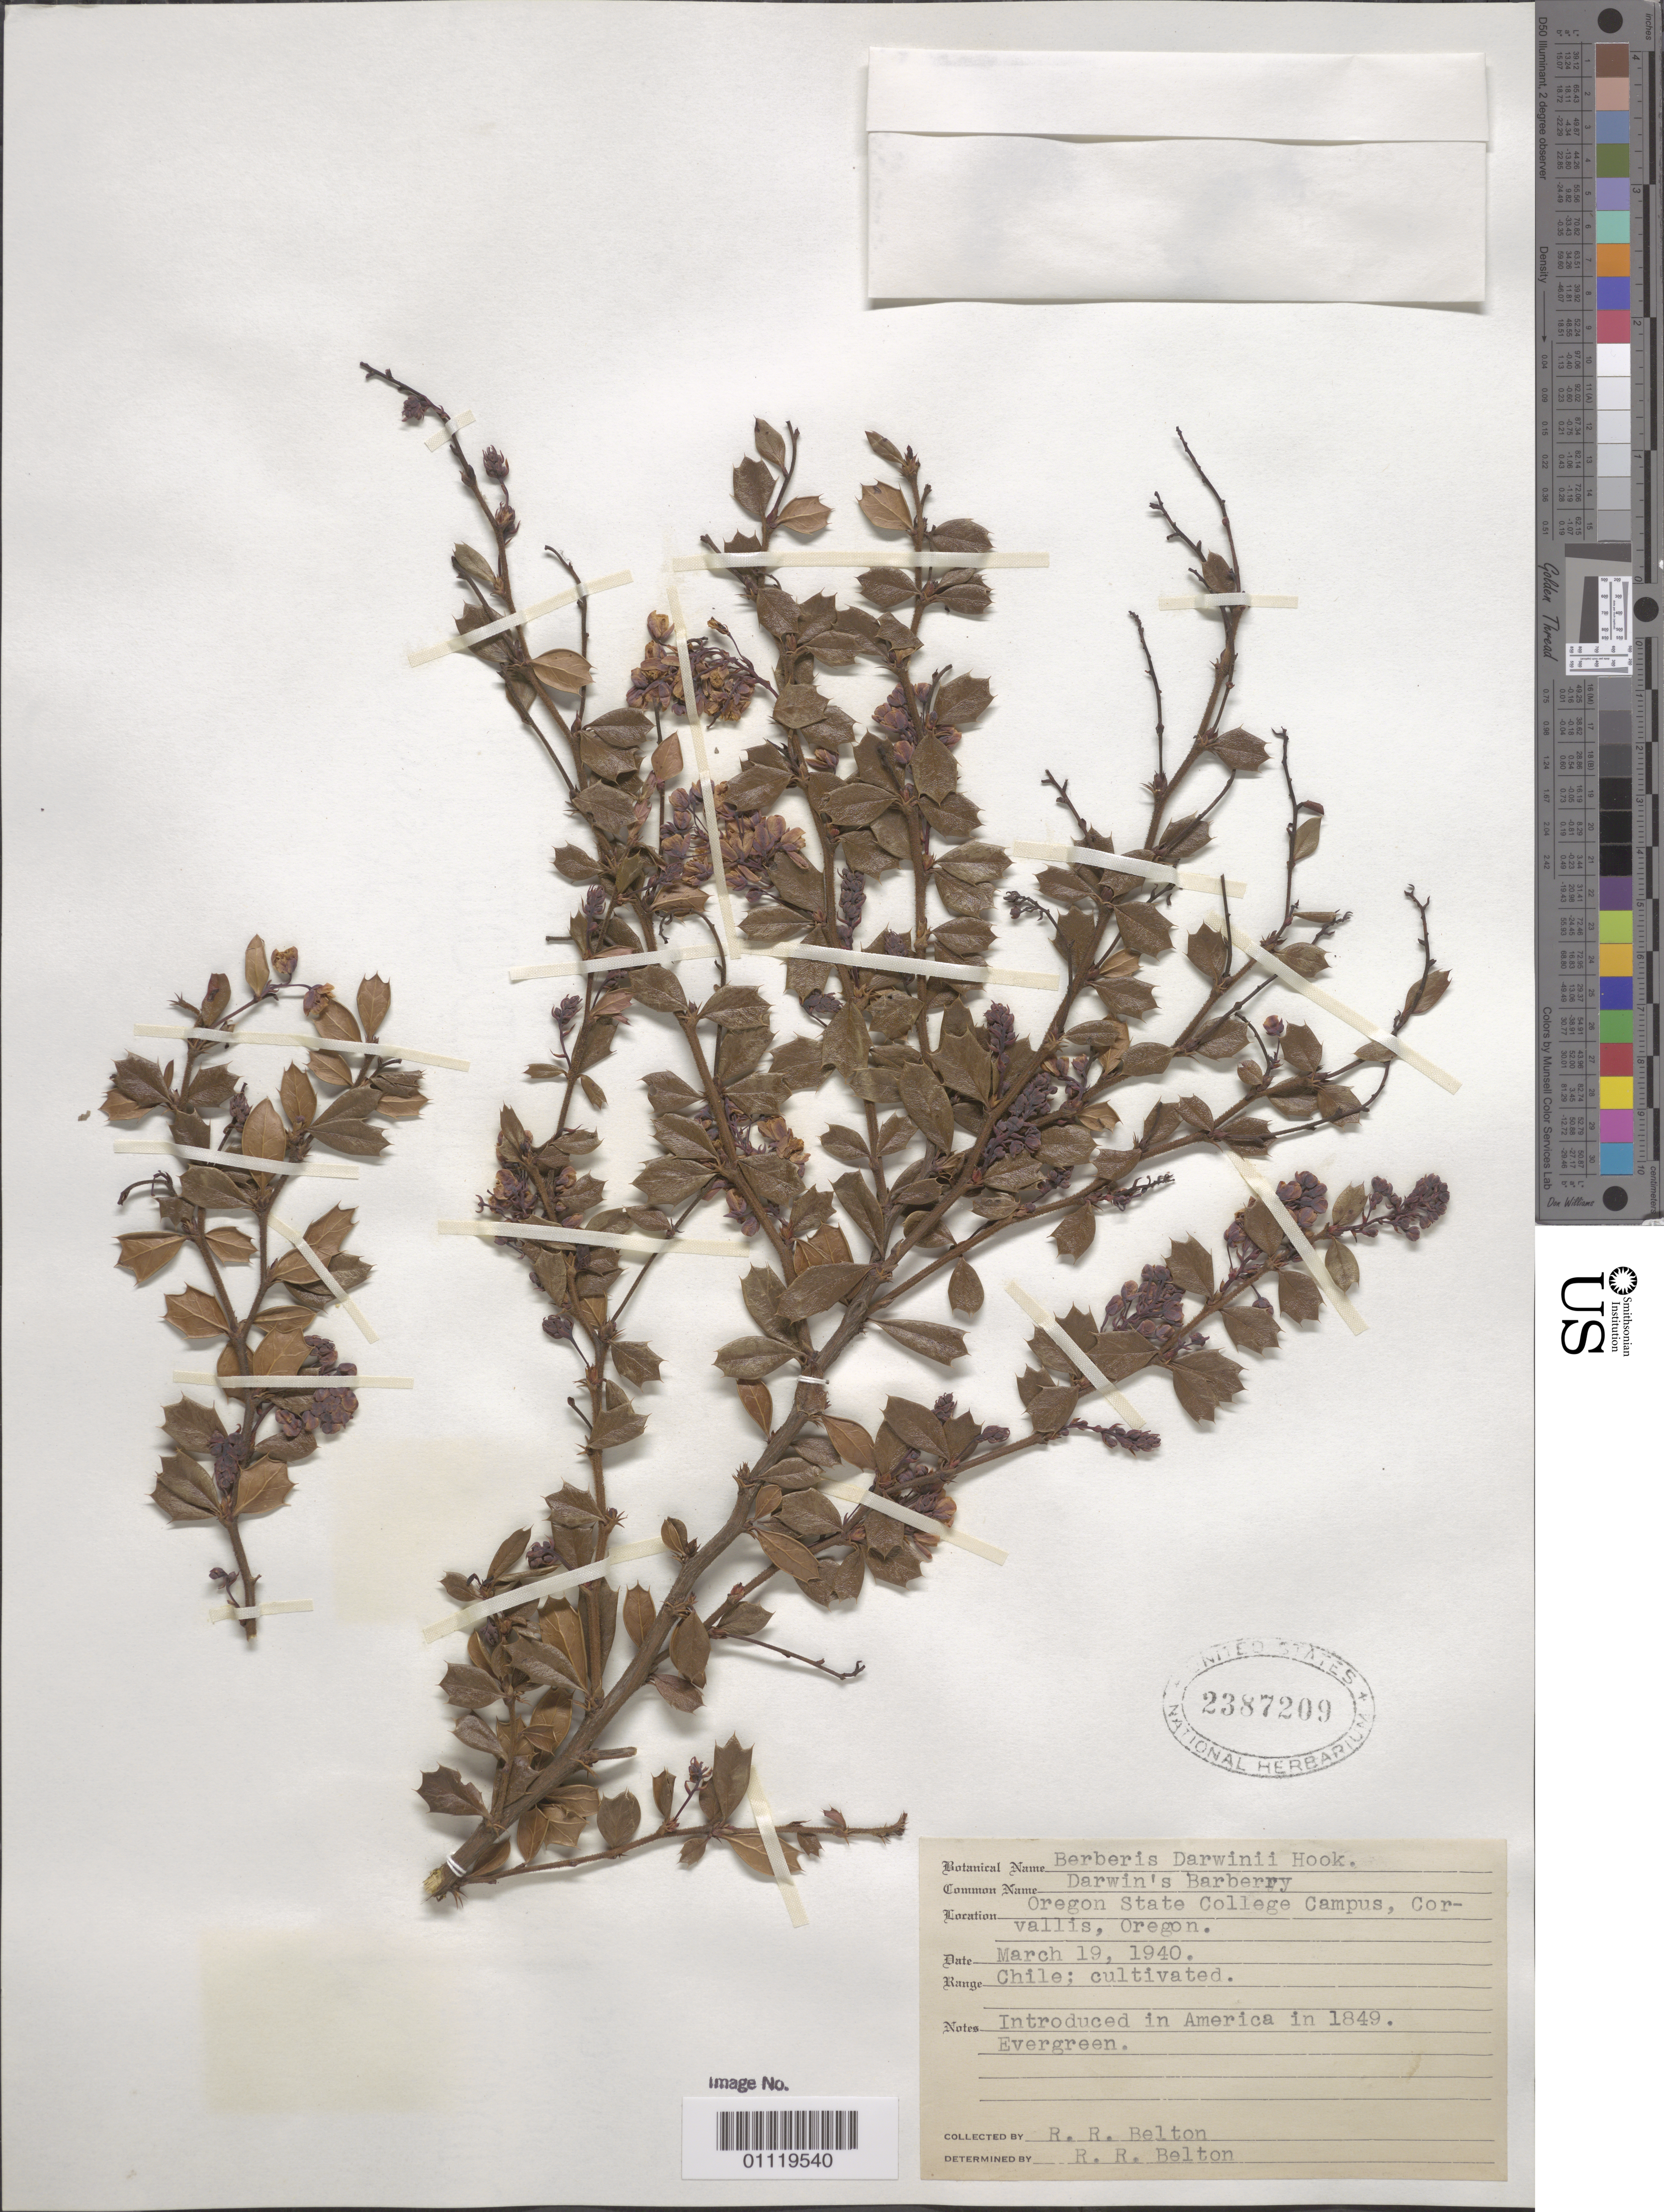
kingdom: Plantae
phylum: Tracheophyta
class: Magnoliopsida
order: Ranunculales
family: Berberidaceae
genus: Berberis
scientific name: Berberis darwinii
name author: Hook.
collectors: R. Belton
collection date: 1940-03-19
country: United States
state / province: Oregon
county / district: Corvallis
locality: Oregon State College Campus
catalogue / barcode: US 2387209